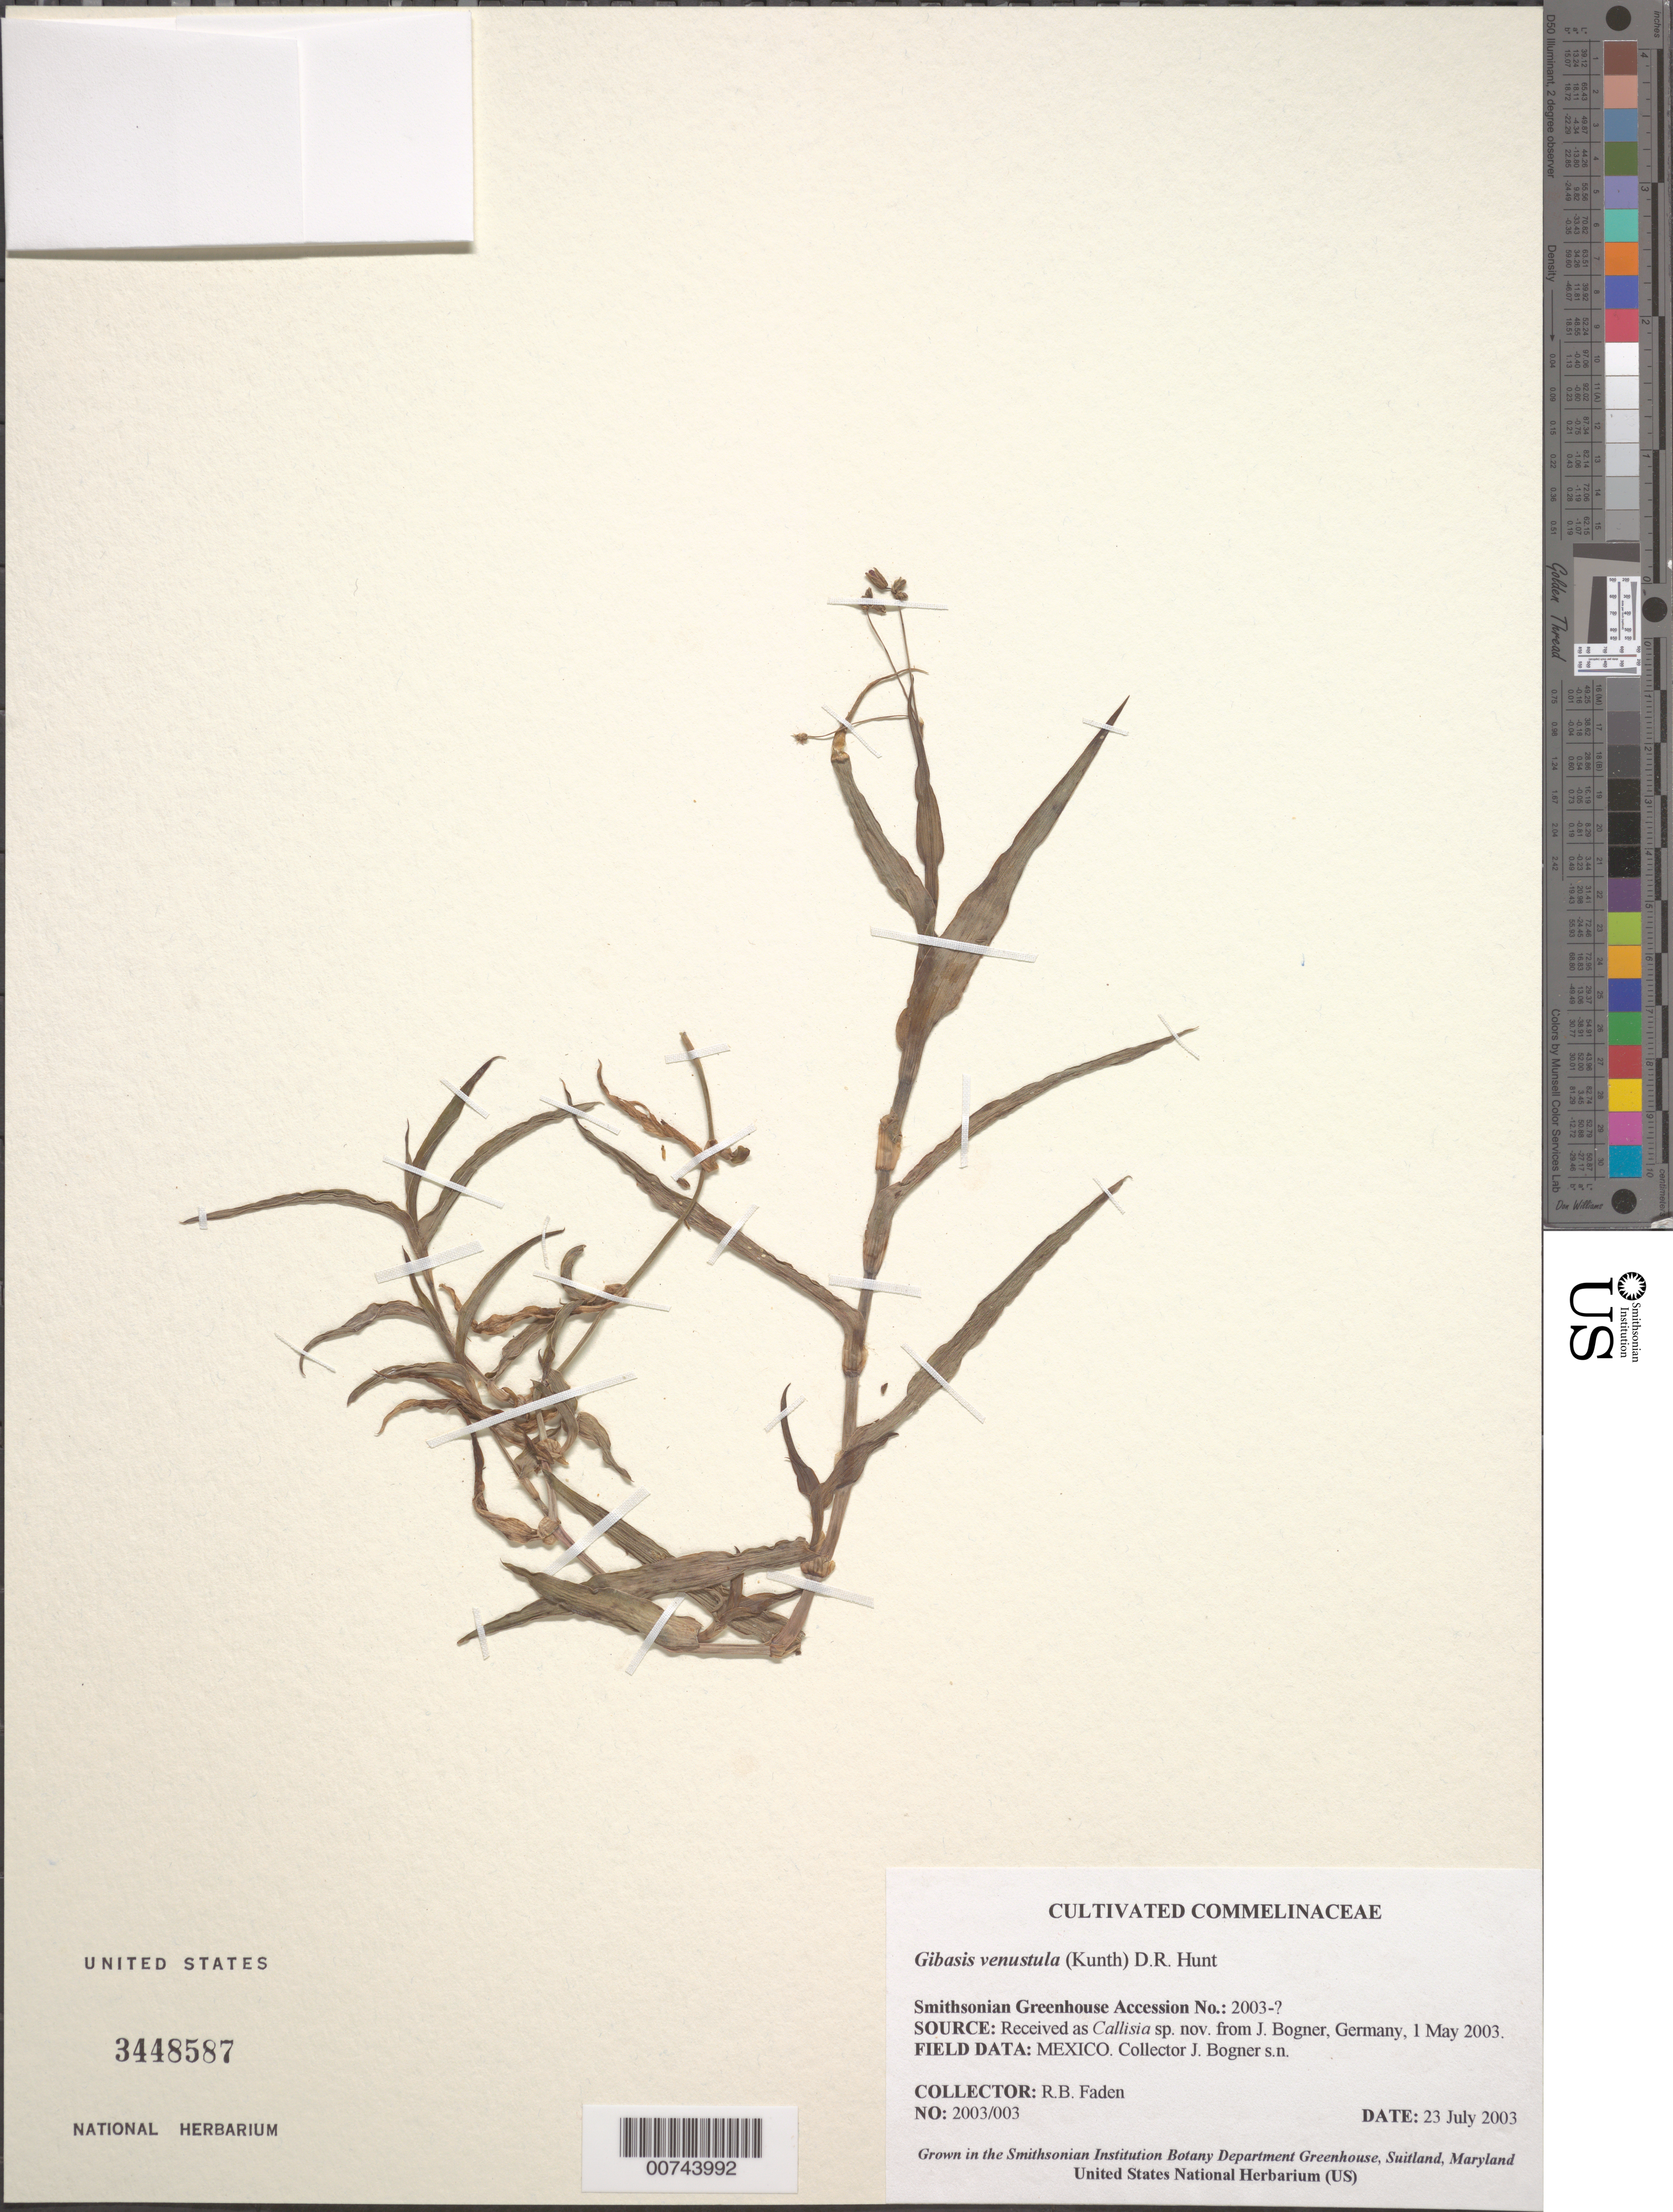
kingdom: Plantae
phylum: Tracheophyta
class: Liliopsida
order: Commelinales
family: Commelinaceae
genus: Gibasis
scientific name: Gibasis venustula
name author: (Kunth) D.R. Hunt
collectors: R. B. Faden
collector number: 2003/003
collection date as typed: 23 Jul 2003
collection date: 2003-07-23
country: United States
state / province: Maryland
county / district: Prince George's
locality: Suitland, Smithsonian Botany Dept. Greenhouse.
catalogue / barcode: US 3448587